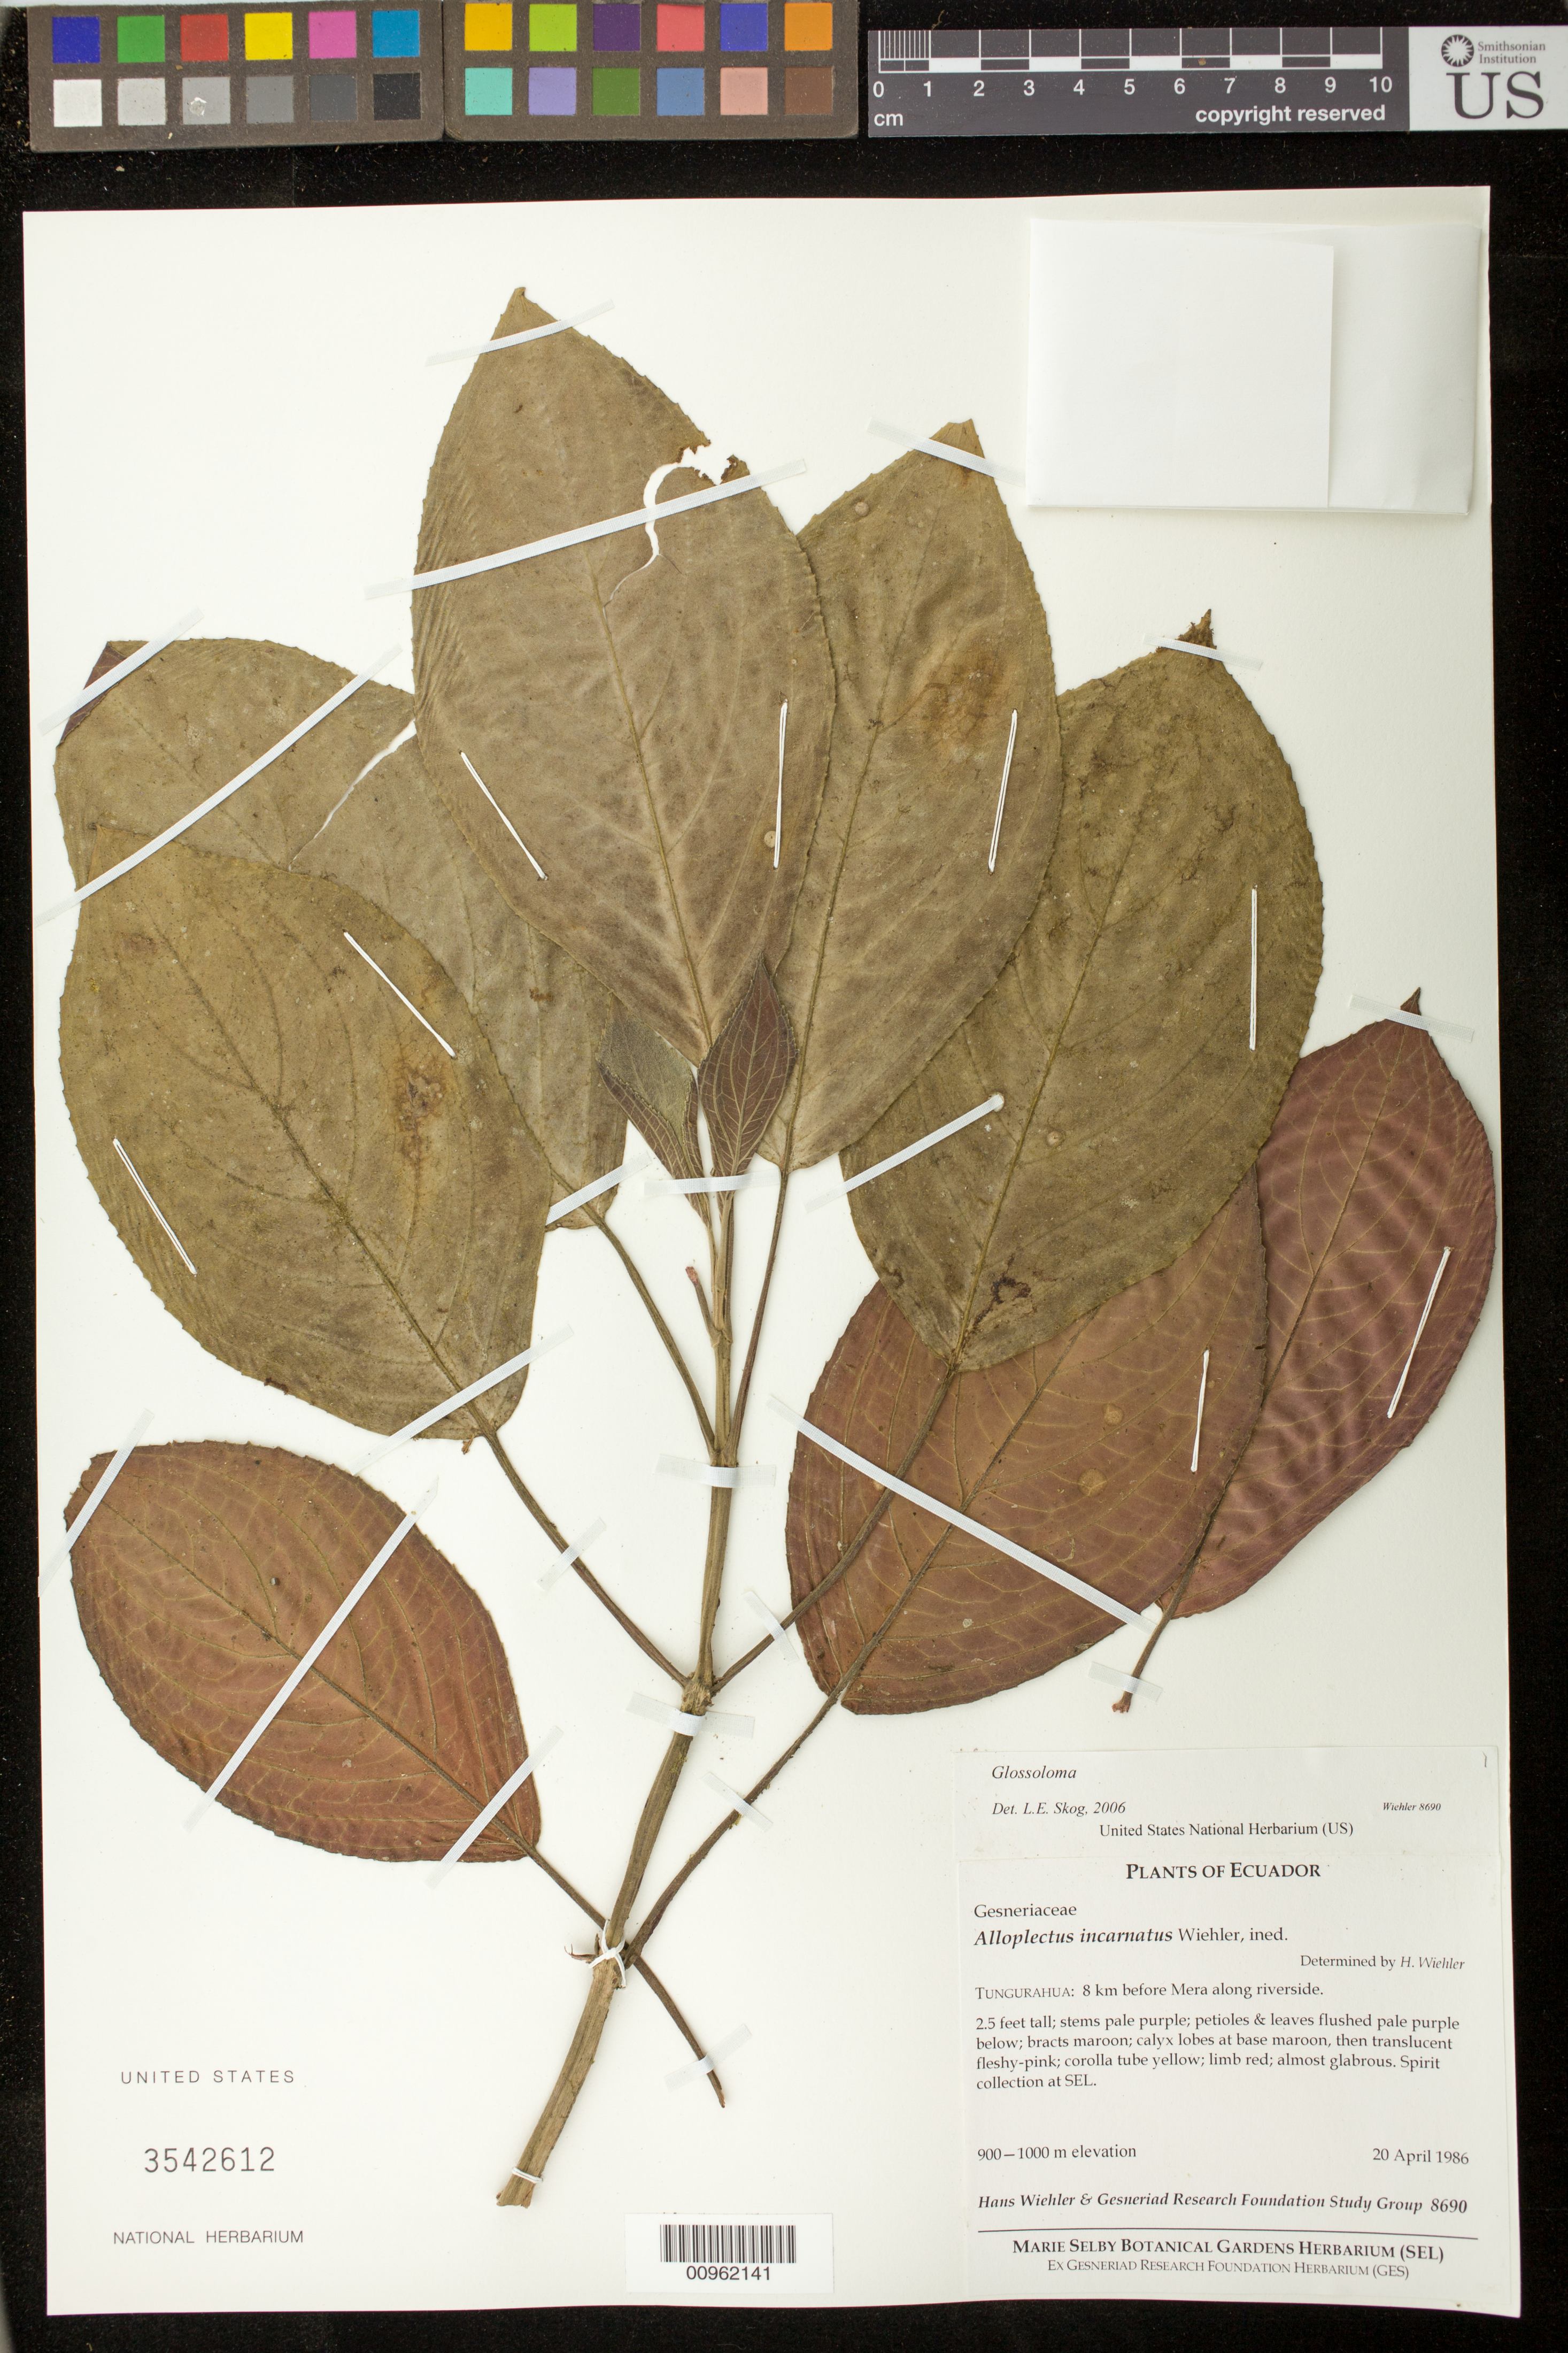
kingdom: Plantae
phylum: Tracheophyta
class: Magnoliopsida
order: Lamiales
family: Gesneriaceae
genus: Glossoloma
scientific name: Glossoloma sp.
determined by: Skog, Laurence E.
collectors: H. J. Wiehler & GRF Study Group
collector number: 8690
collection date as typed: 20 Apr 1986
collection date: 1986-04-20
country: Ecuador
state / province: Tungurahua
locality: Tungurahua: 8 km before Mera along riverside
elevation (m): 900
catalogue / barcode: US 3542612